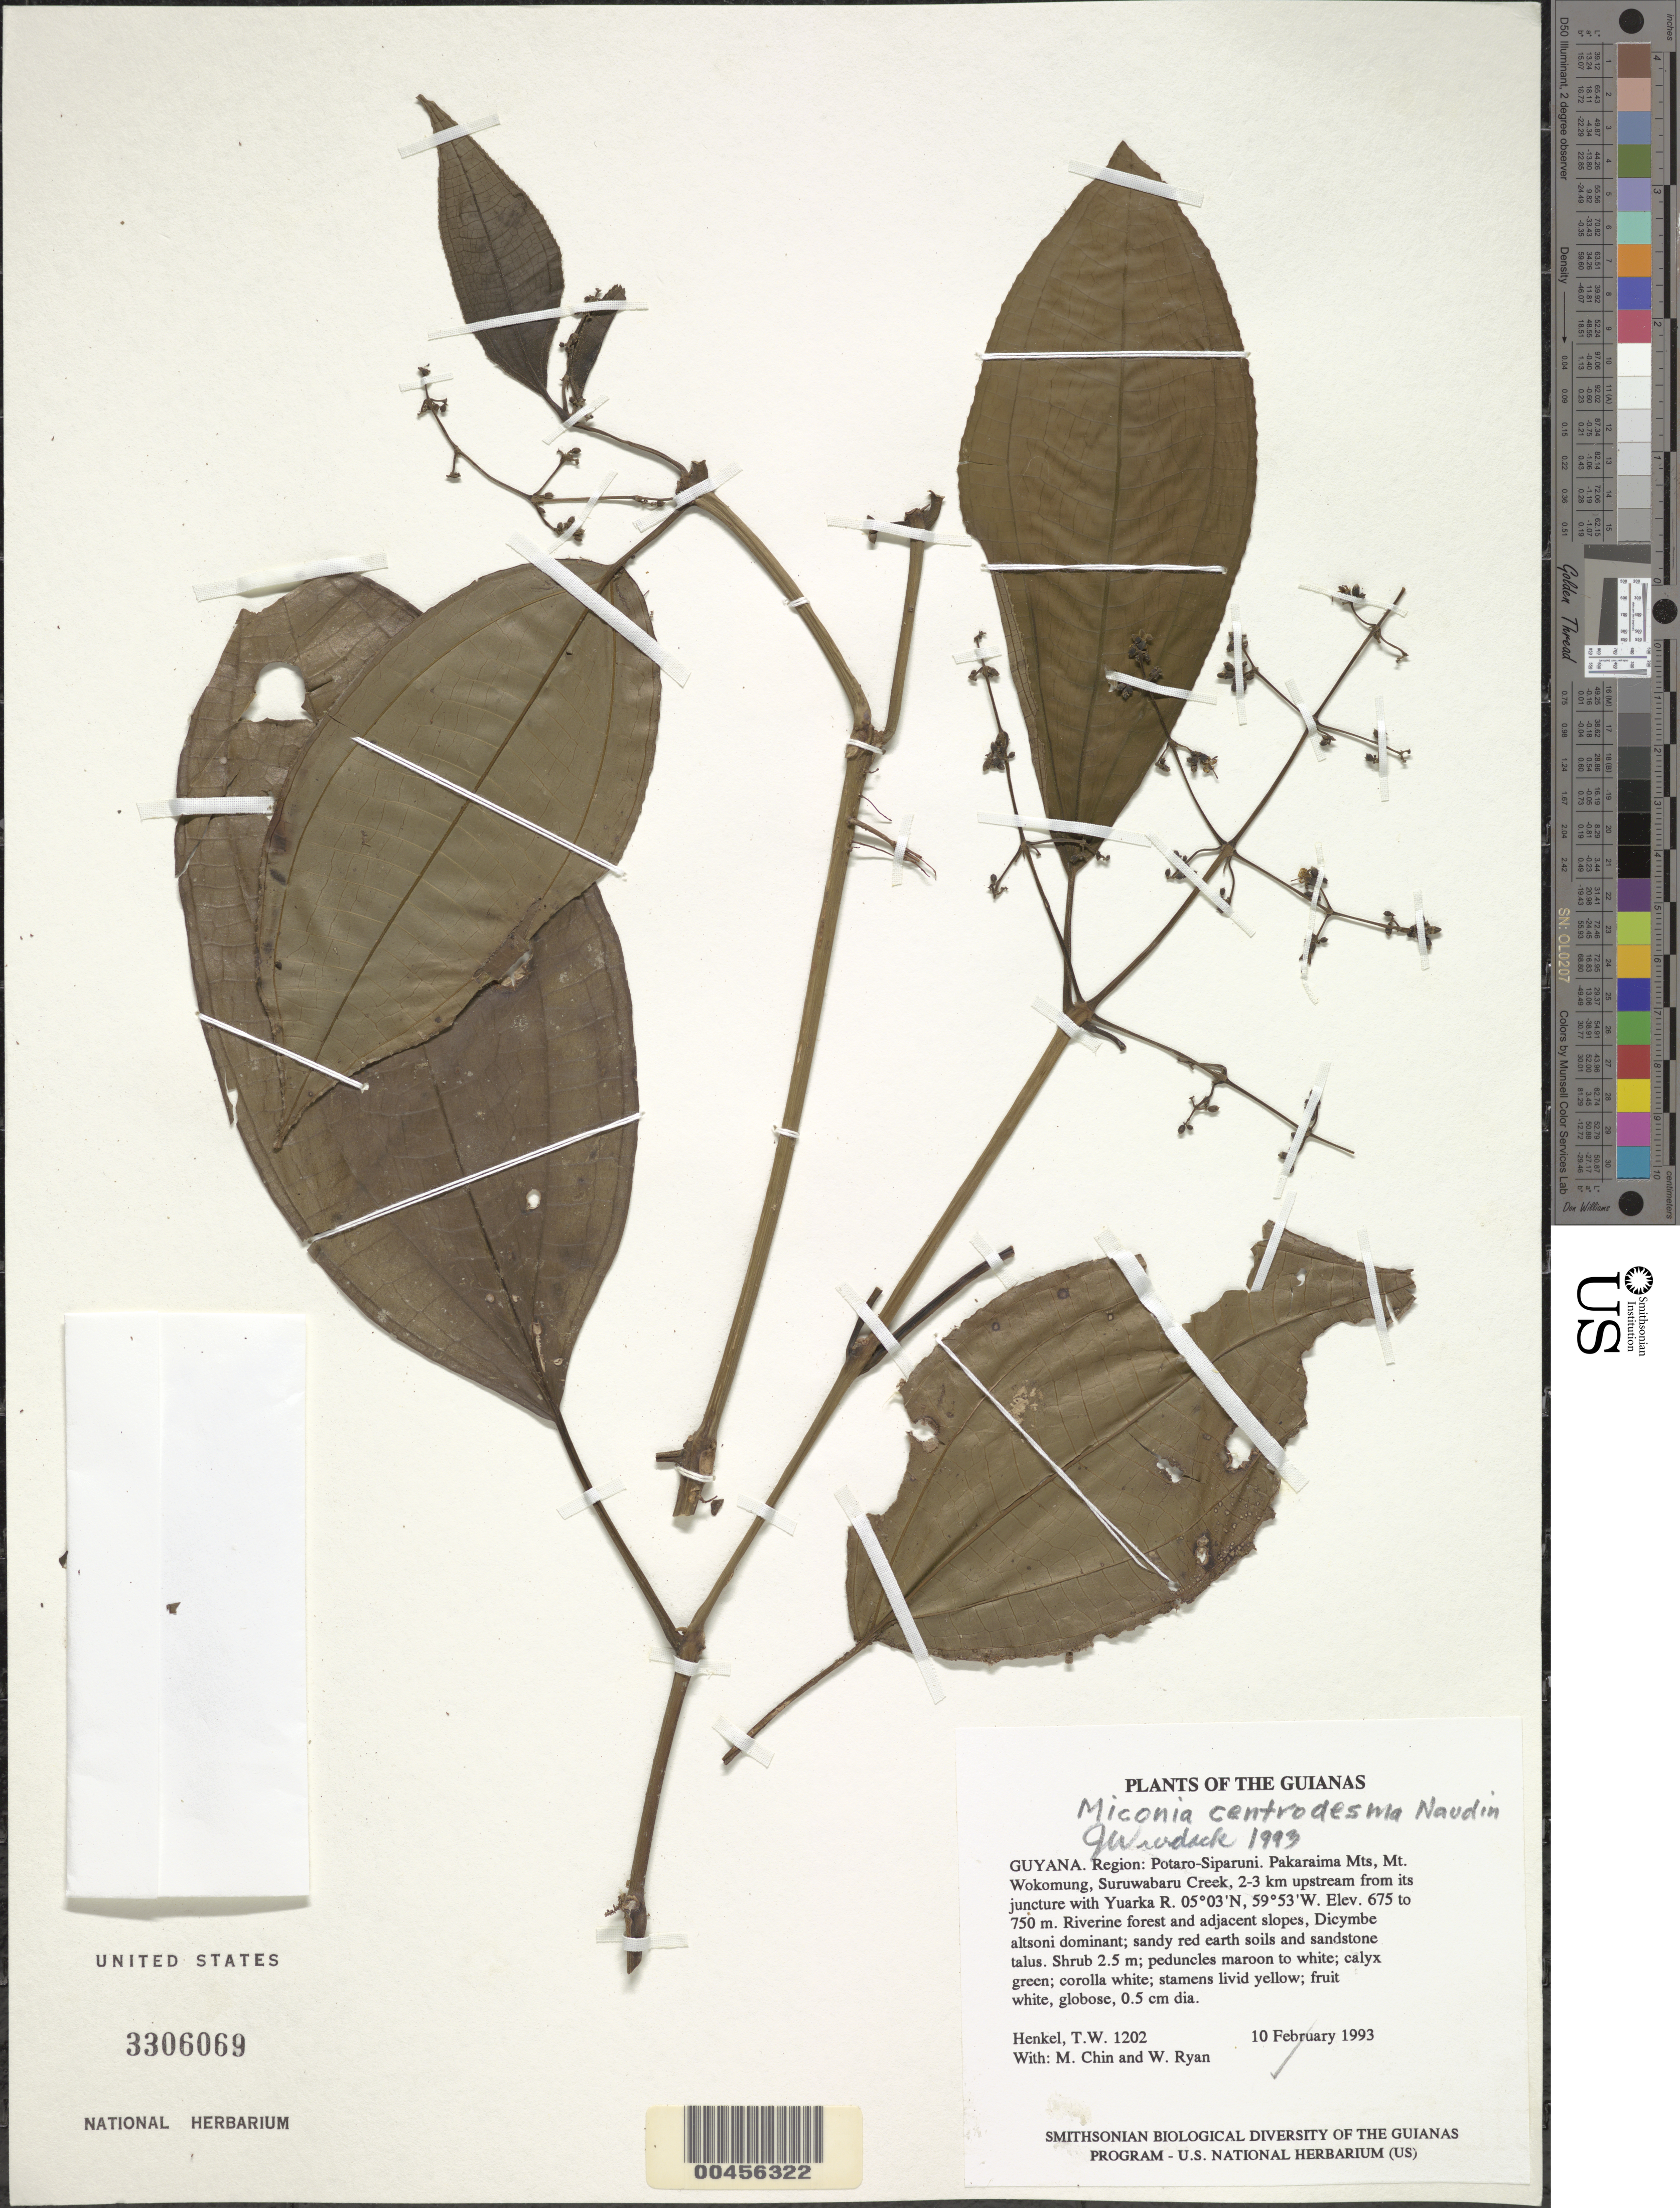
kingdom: Plantae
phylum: Tracheophyta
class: Magnoliopsida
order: Myrtales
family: Melastomataceae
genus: Miconia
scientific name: Miconia centrodesma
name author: Naudin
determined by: Wurdack, John J., (US), US (UNITED STATES)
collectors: T. Henkel, M. Chin & W. Ryan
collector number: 1202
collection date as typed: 10 February 1993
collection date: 1993-02-10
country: Guyana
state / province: Potaro-Siparuni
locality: Pakaraima Mts, Mt. Wokomung, Suruwabaru Creek, 2-3 km upstream from juncture with Yuarka R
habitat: Riverine forest and adjacent slopes, Dicymbe altsoni dominant; sandy red earth soils and sandstone talus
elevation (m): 675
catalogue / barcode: US 3306069